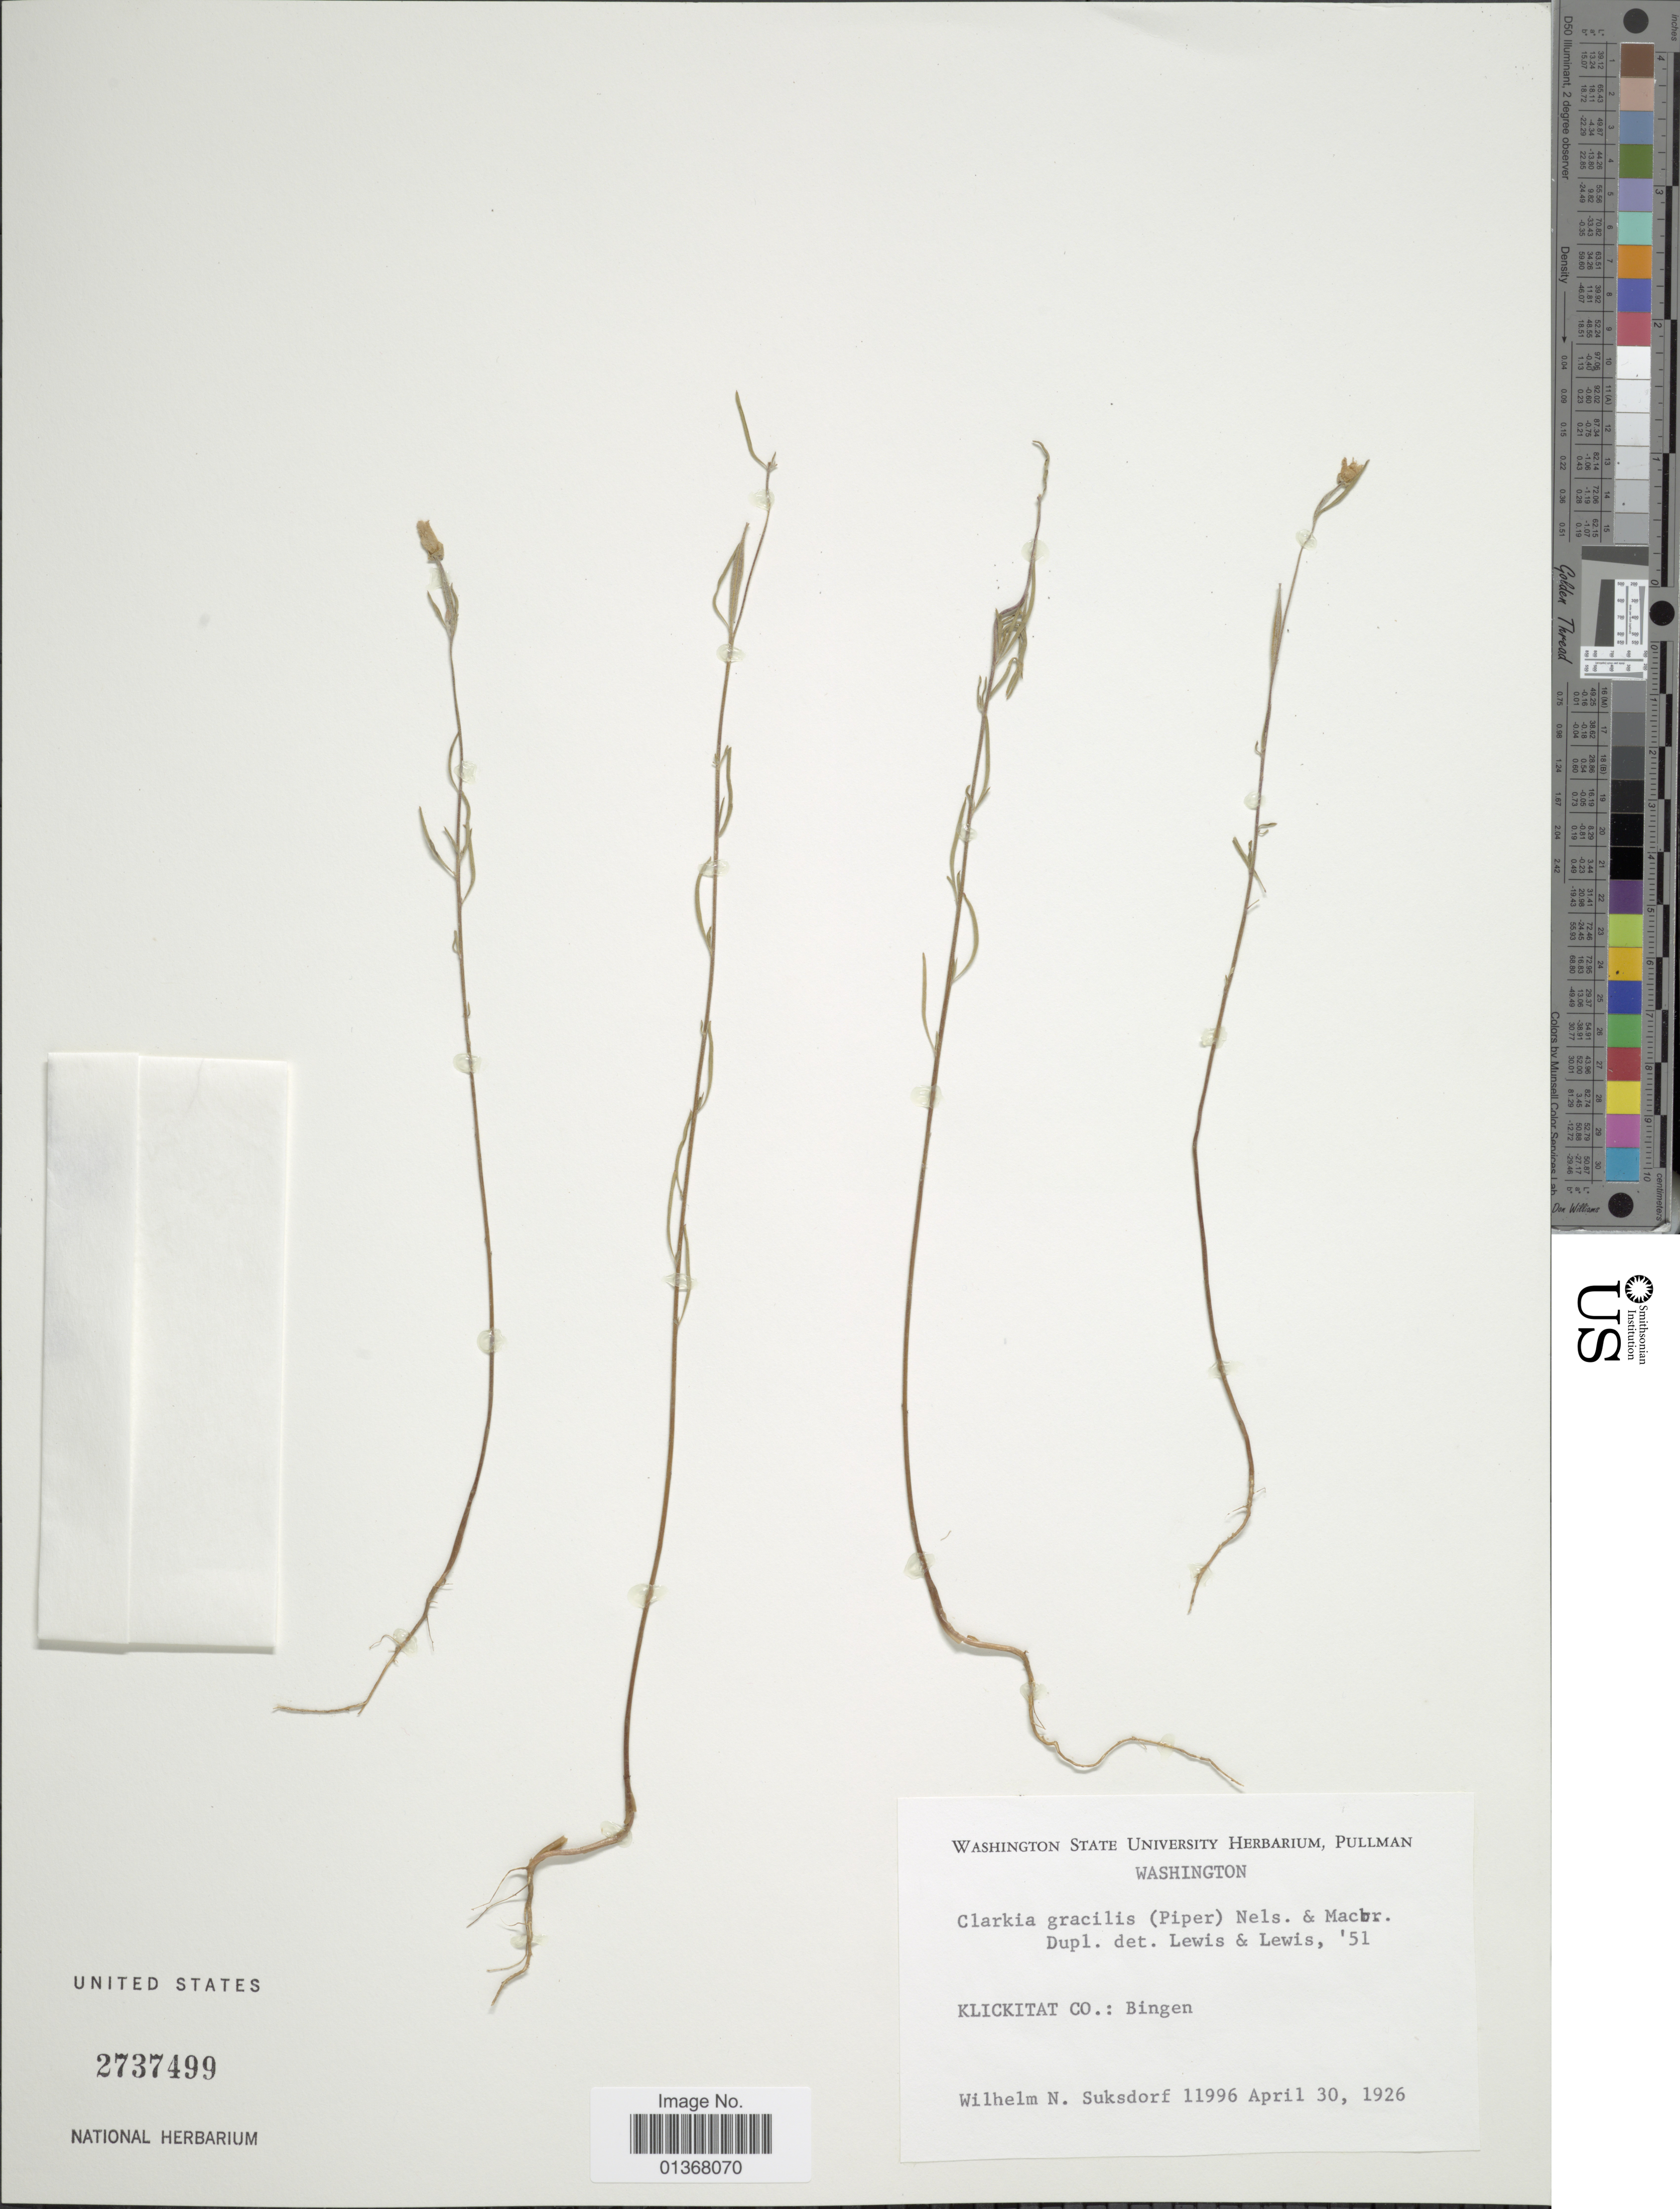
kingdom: Plantae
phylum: Tracheophyta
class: Magnoliopsida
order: Myrtales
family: Onagraceae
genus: Clarkia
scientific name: Clarkia gracilis subsp. gracilis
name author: (Piper) A. Nelson & J.F. Macbr.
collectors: W. N. Suksdorf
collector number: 11996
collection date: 1926-04-30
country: United States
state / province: Washington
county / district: Klickitat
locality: Klickitat Co.: Bingen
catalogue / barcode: US 2737499